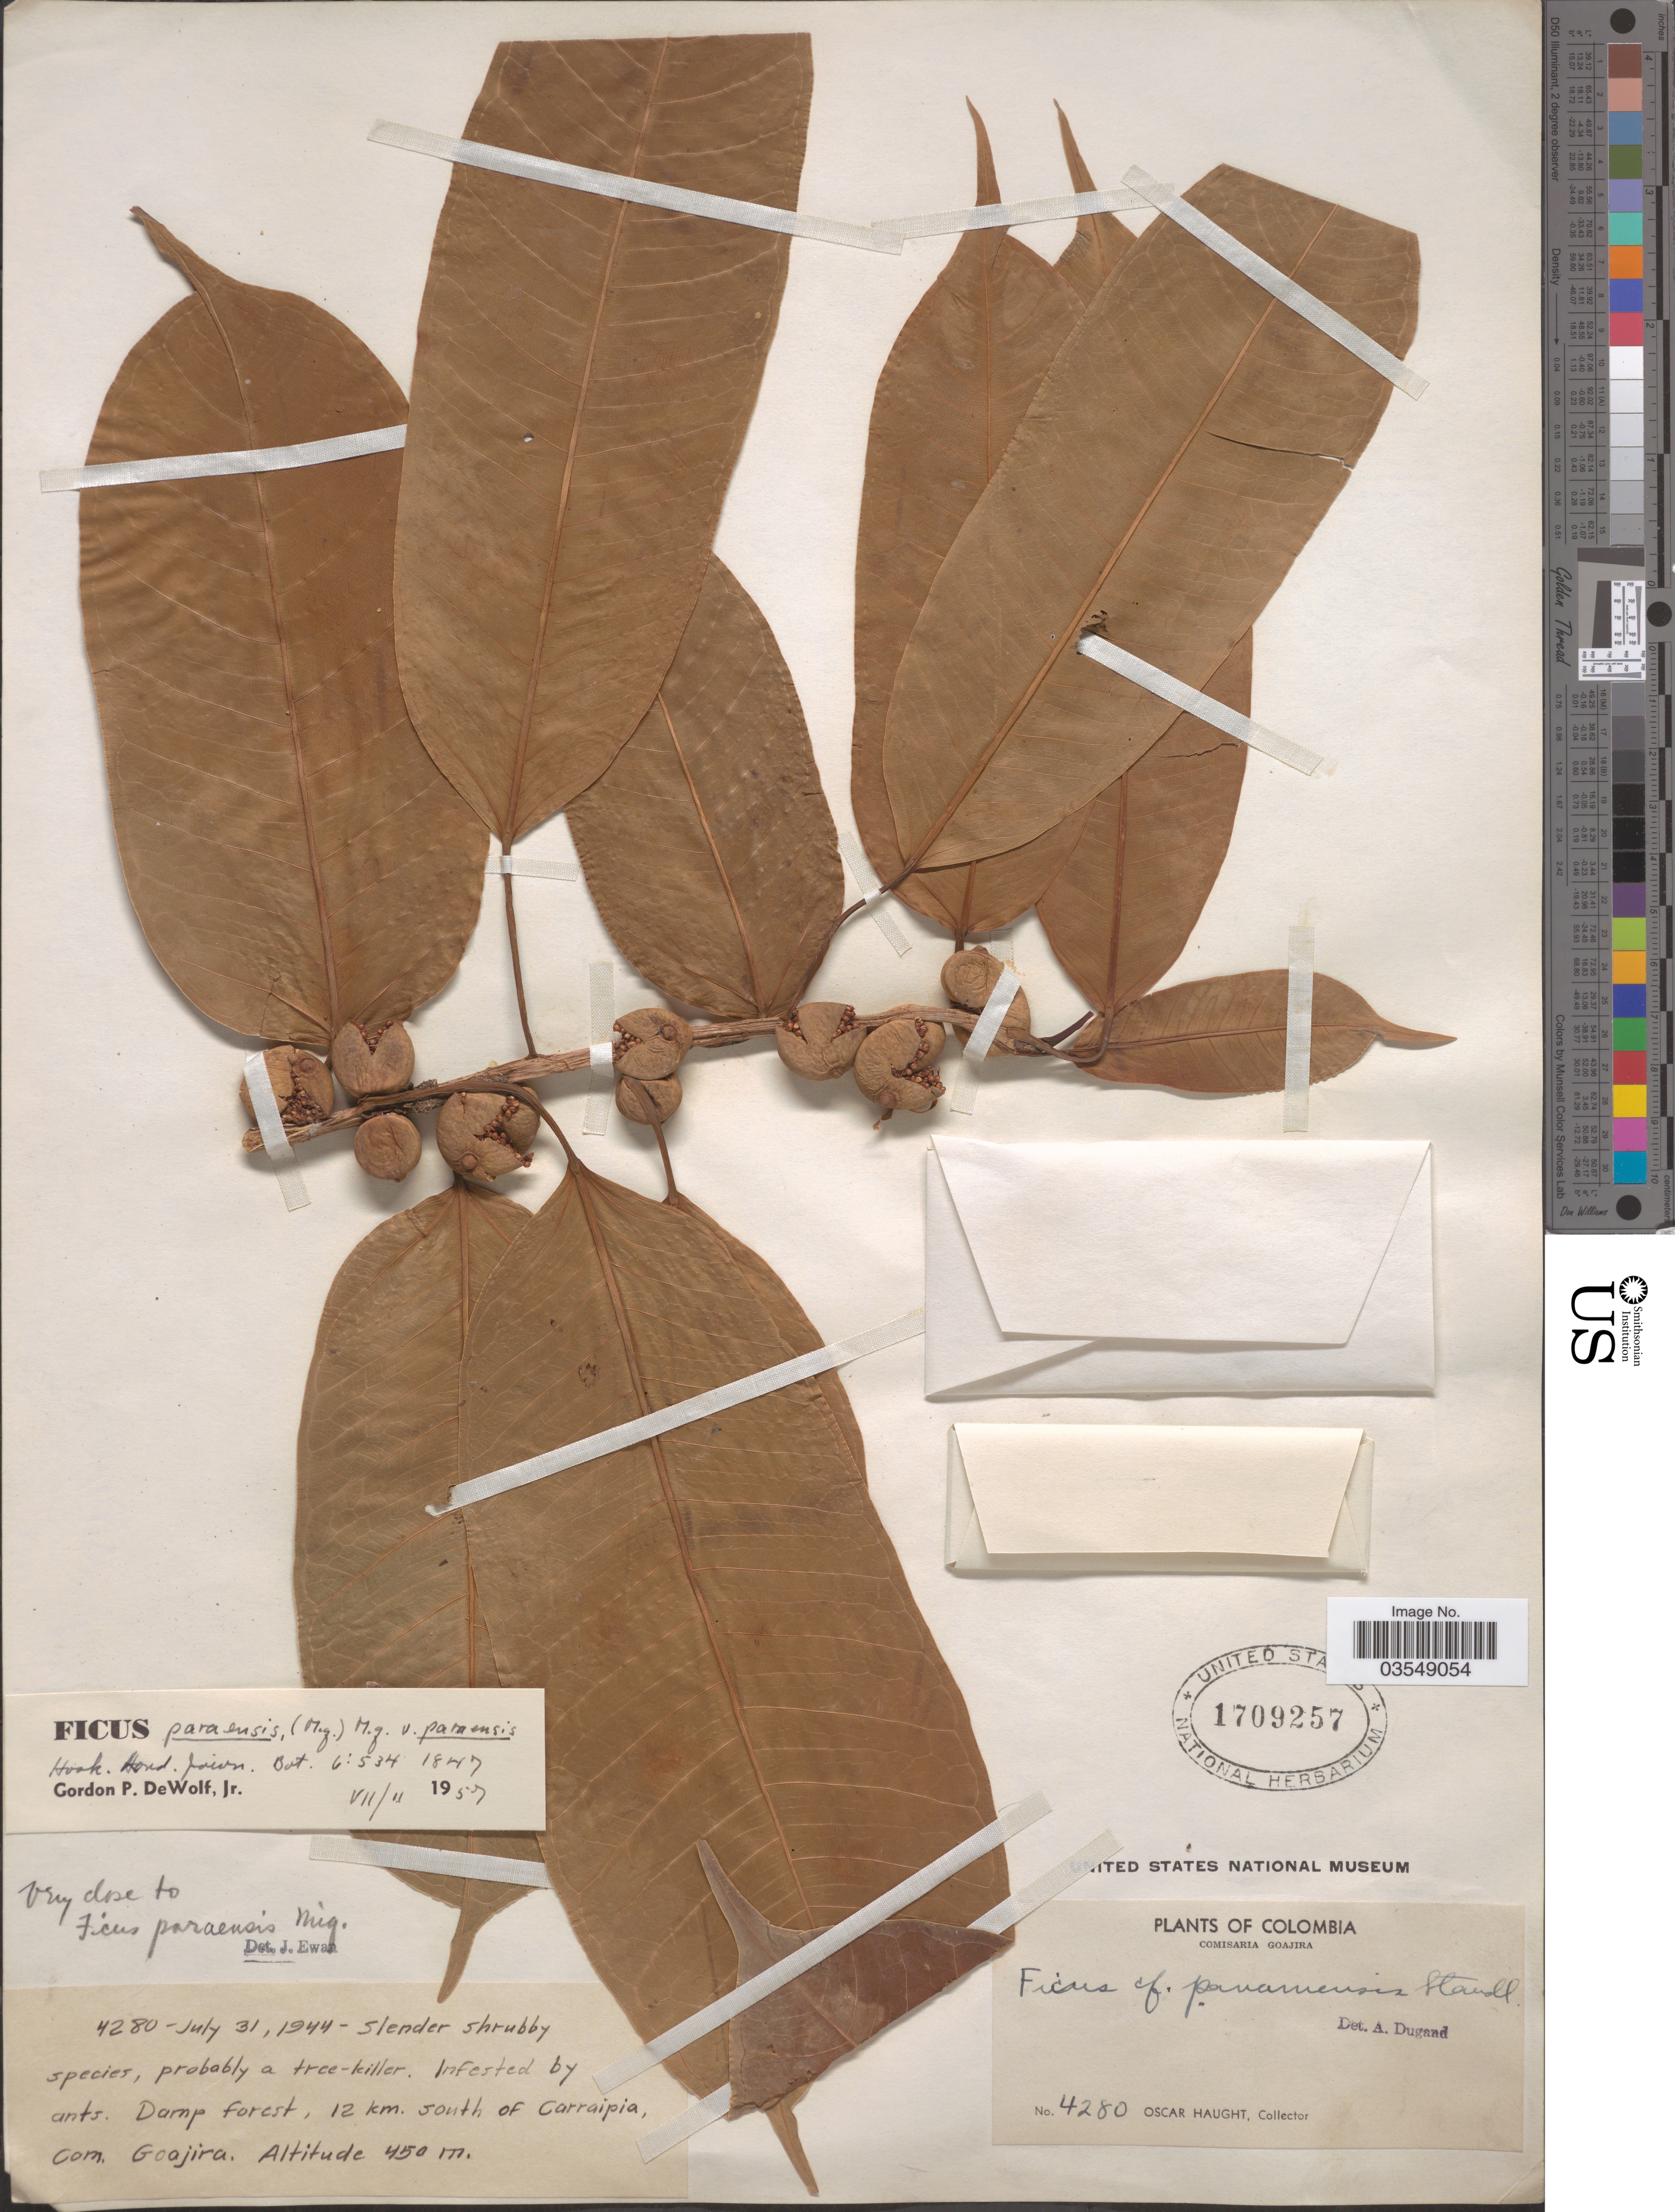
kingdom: Plantae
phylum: Tracheophyta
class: Magnoliopsida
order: Rosales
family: Moraceae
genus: Ficus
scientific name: Ficus paraensis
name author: (Miq.) Miq.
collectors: O. Haught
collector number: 4280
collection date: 1944-07-31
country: Colombia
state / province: La Guajira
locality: Damp forest, 12 km. south of Carraipia, com. Goajira.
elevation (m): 450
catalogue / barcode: US 1709257